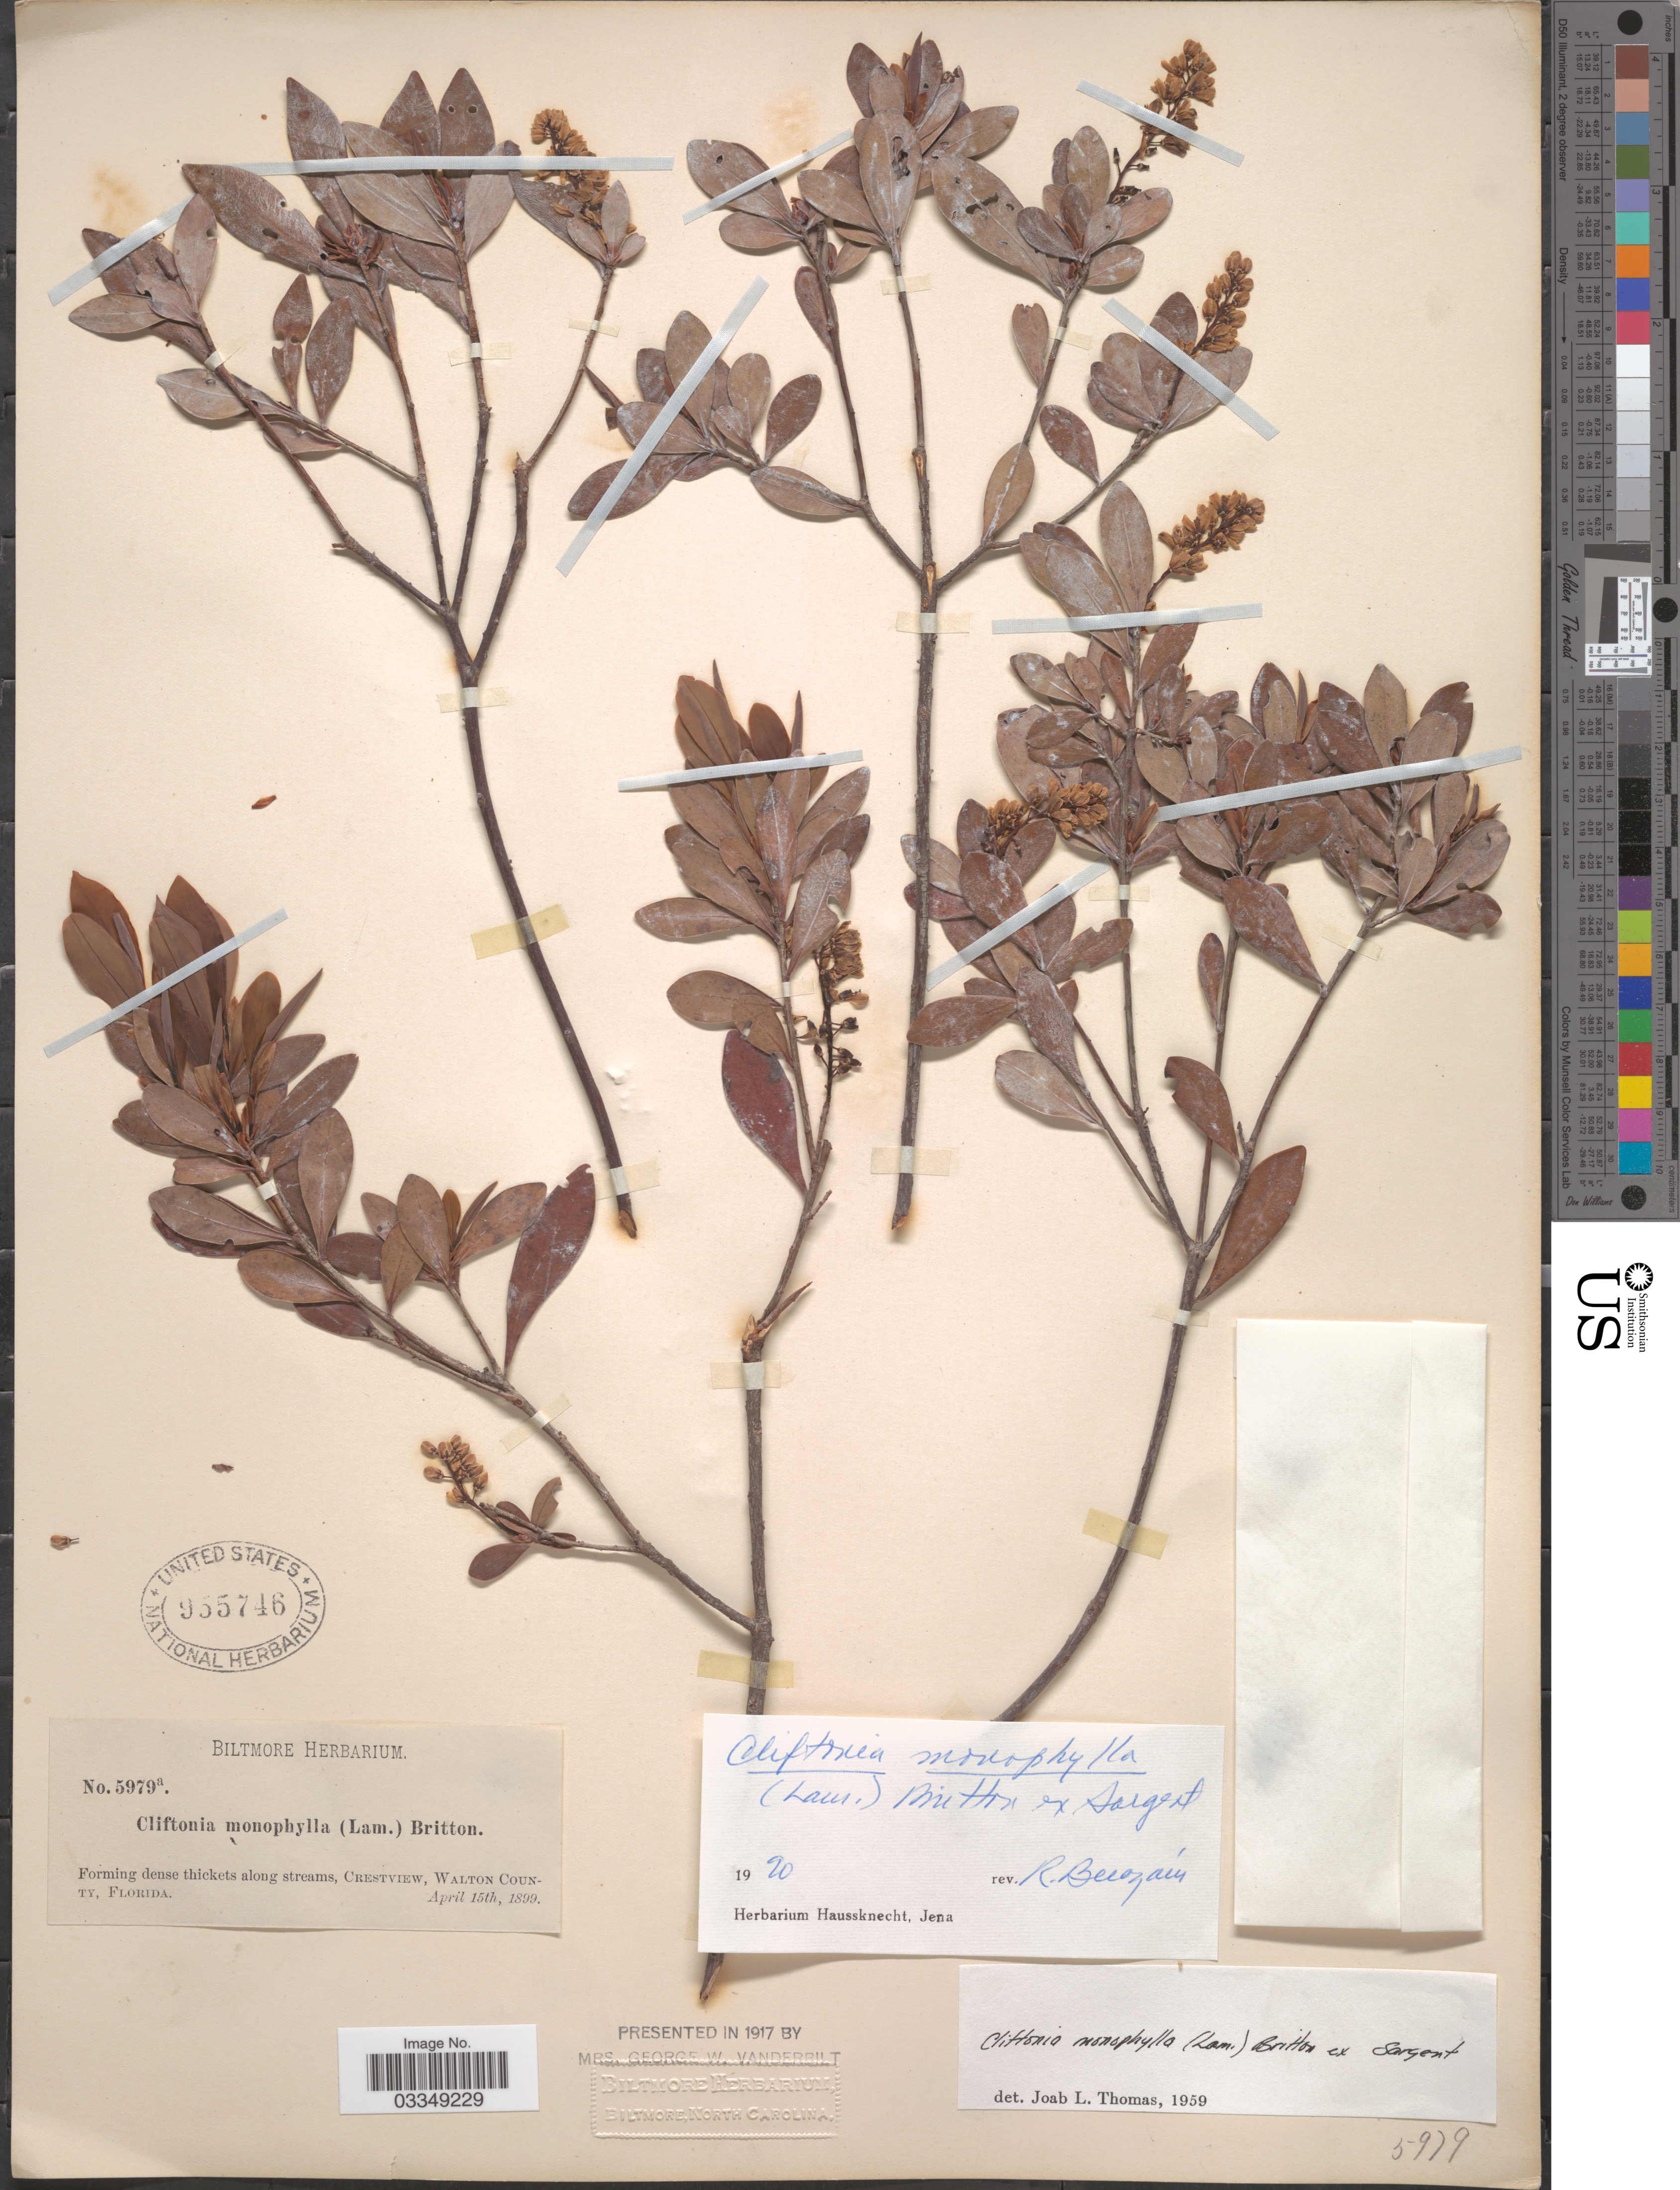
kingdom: Plantae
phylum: Tracheophyta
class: Magnoliopsida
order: Ericales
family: Cyrillaceae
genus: Cliftonia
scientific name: Cliftonia monophylla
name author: (Lam.) Britton ex Sarg.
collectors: ex herb. Biltmore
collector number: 5979a.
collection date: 1899-04-15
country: United States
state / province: Florida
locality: Crestview, Walton County.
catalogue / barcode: US 955746